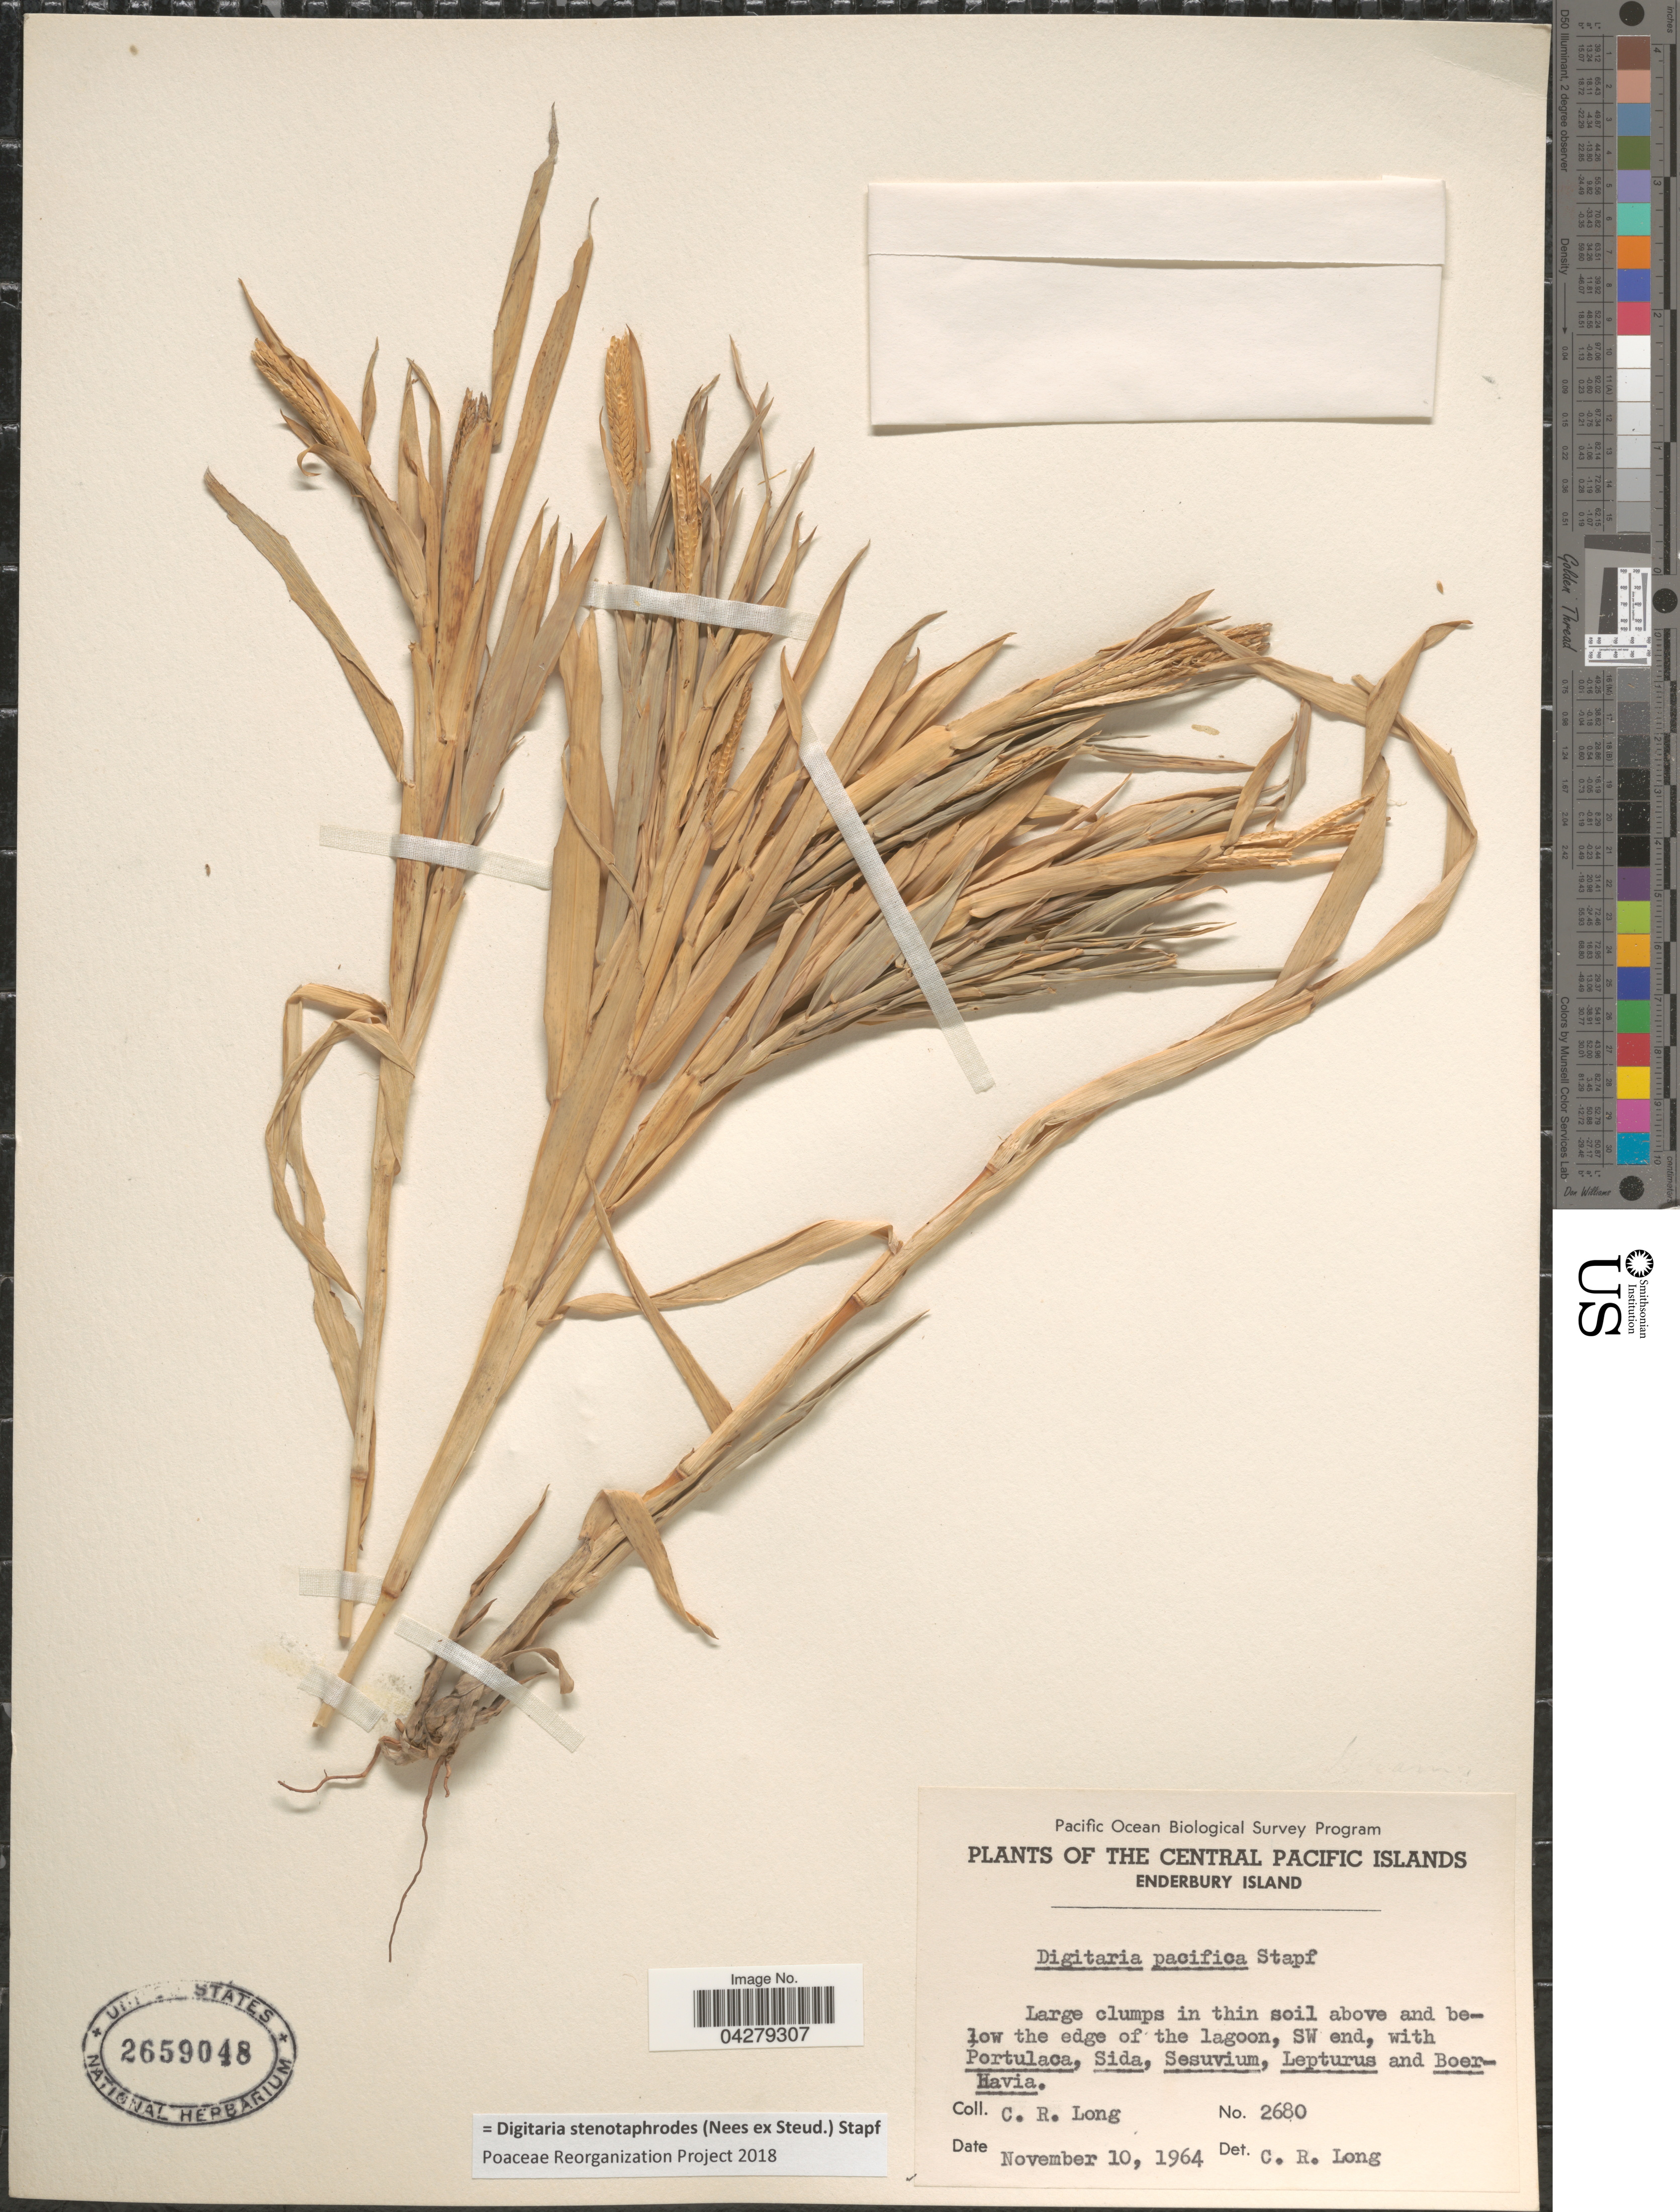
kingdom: Plantae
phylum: Tracheophyta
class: Liliopsida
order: Poales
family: Poaceae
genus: Digitaria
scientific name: Digitaria stenotaphrodes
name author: (Steud.) Stapf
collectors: C. R. Long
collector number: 2680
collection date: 1964-11-10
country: Kiribati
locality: Pacific Ocean Biological Survey Program. The Central Pacific Islands. Enderbury Island. Large clumps in thin soil above and below the edge of the lagoon, SW end.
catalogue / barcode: US 2659048